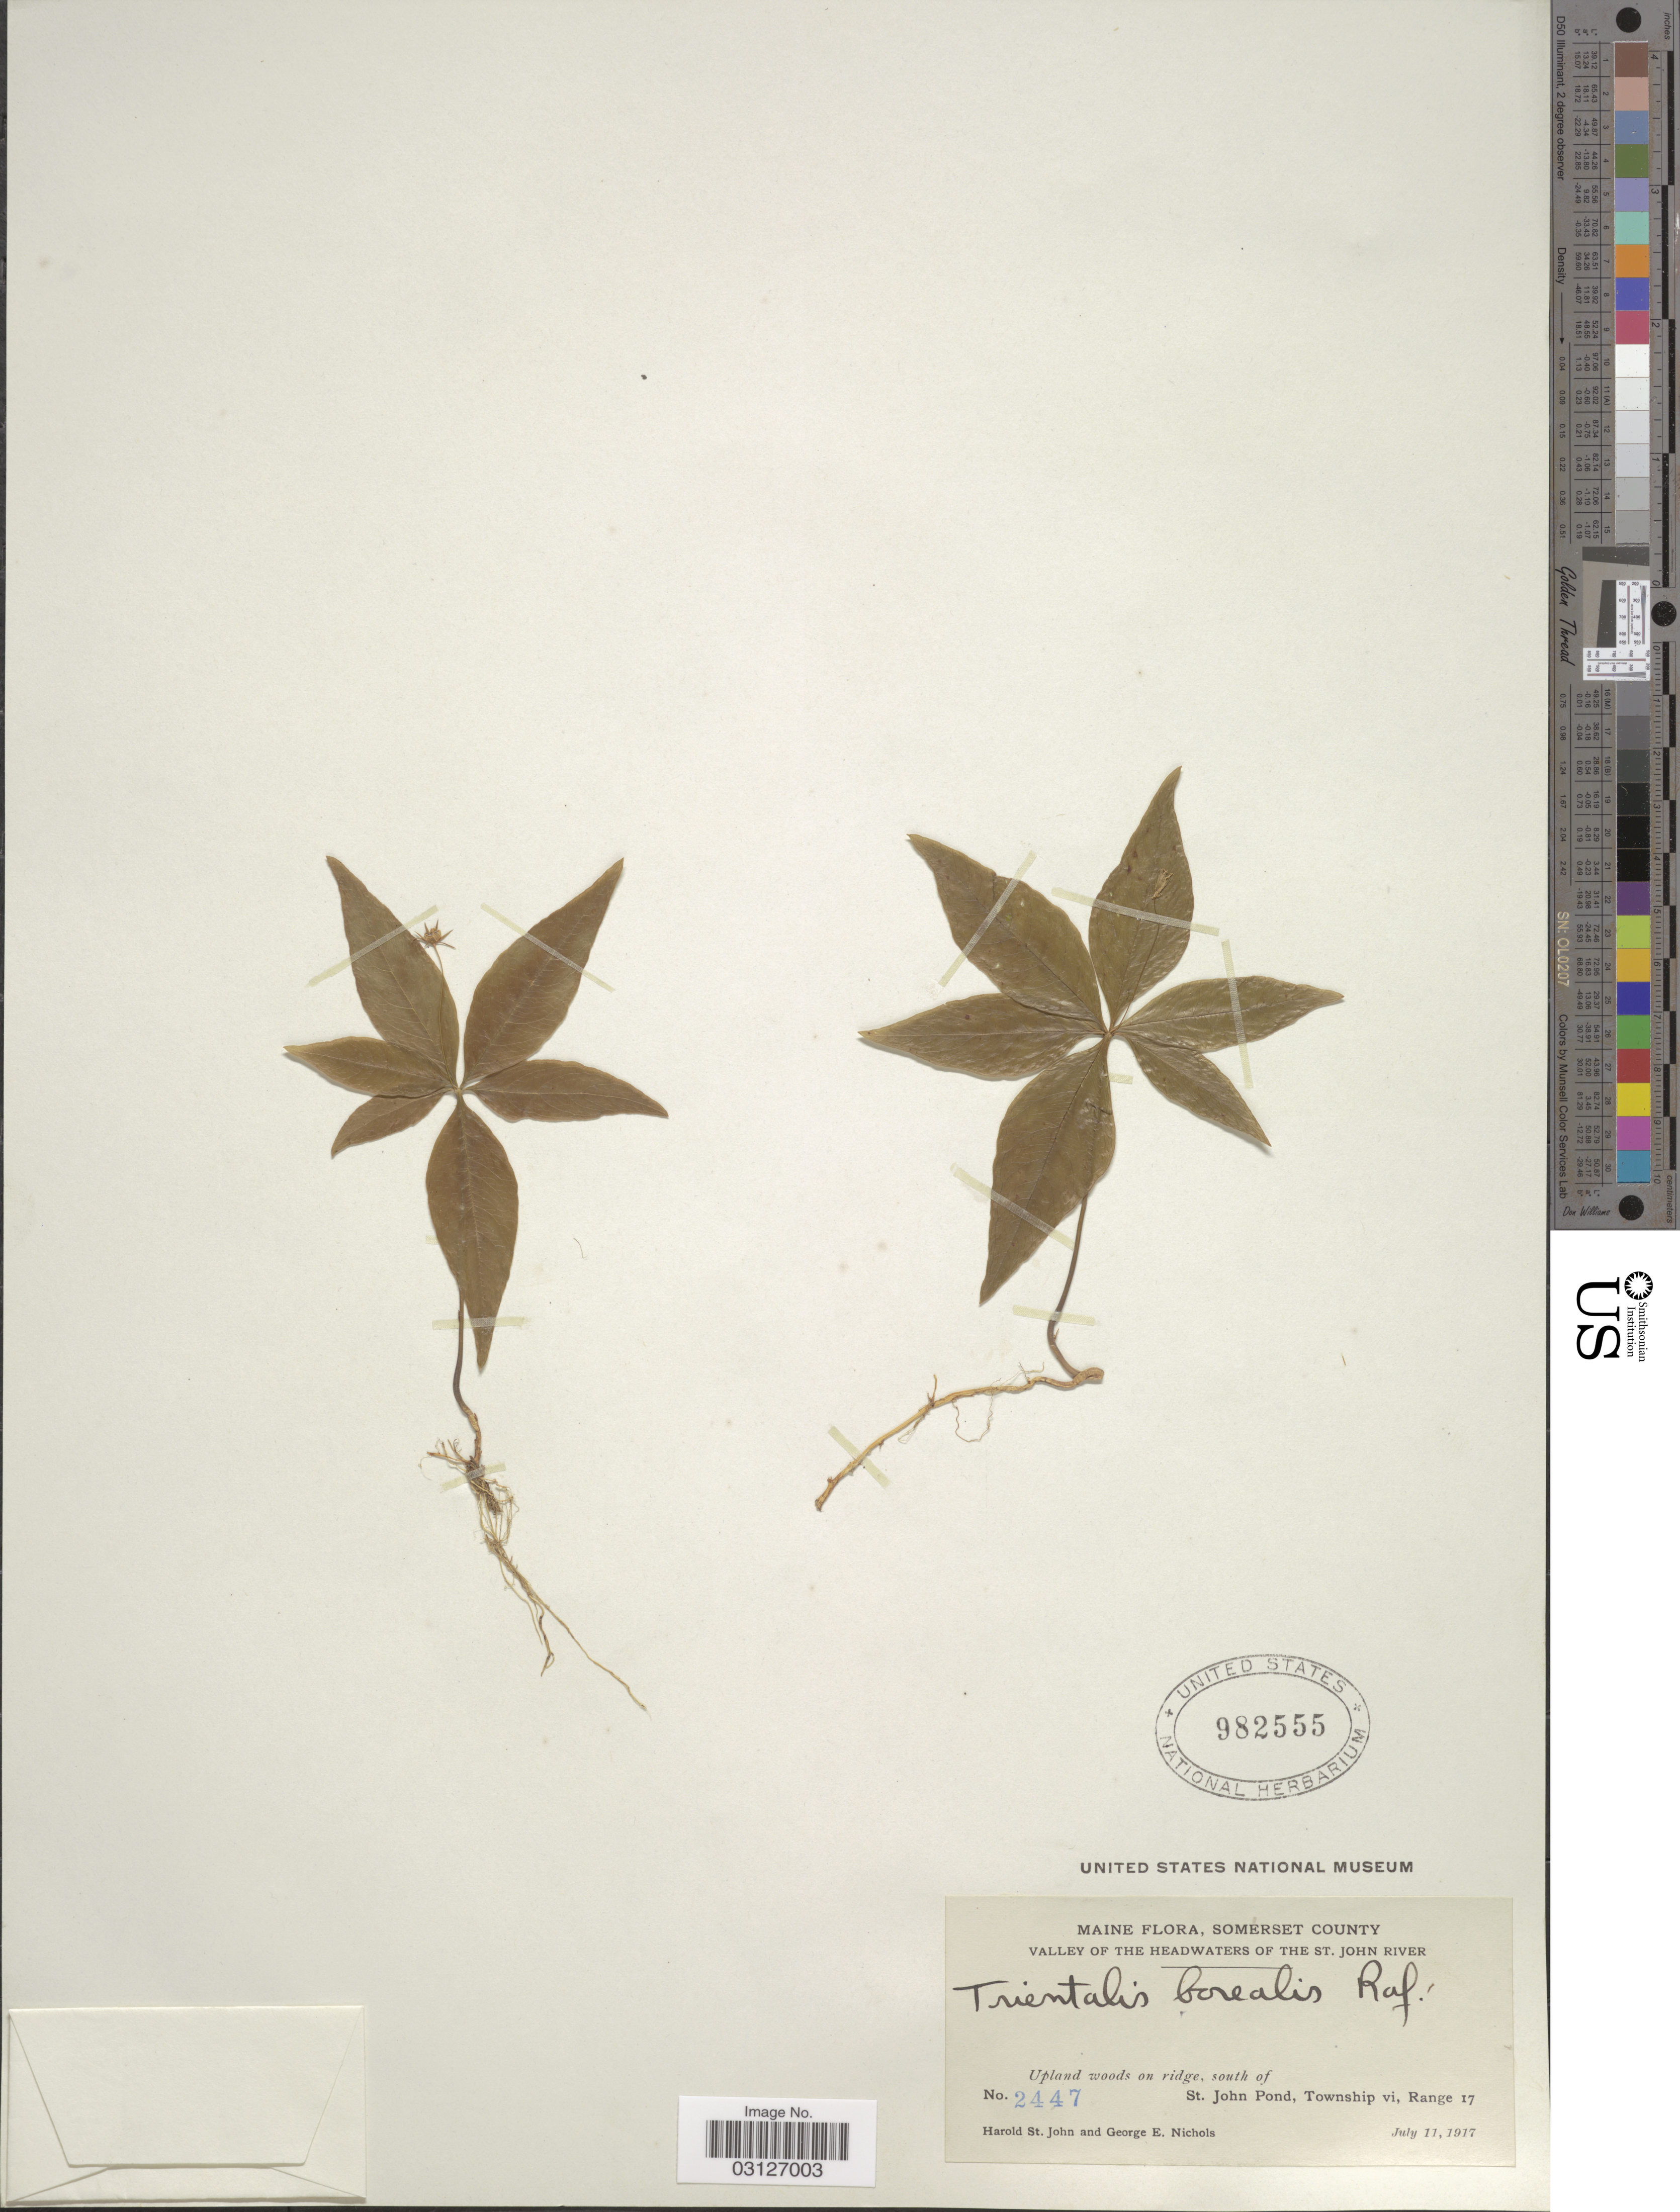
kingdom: Plantae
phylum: Tracheophyta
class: Magnoliopsida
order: Ericales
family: Primulaceae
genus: Trientalis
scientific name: Trientalis americana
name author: Pursh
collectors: H. St. John & G. E. Nichols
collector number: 2447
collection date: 1917-07-11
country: United States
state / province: Maine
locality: Somerset County, Valley of the Headwaters of the St. John River. Upland woods on ridge, south of St. John Pond, Township vi, Range 17.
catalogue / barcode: US 982555